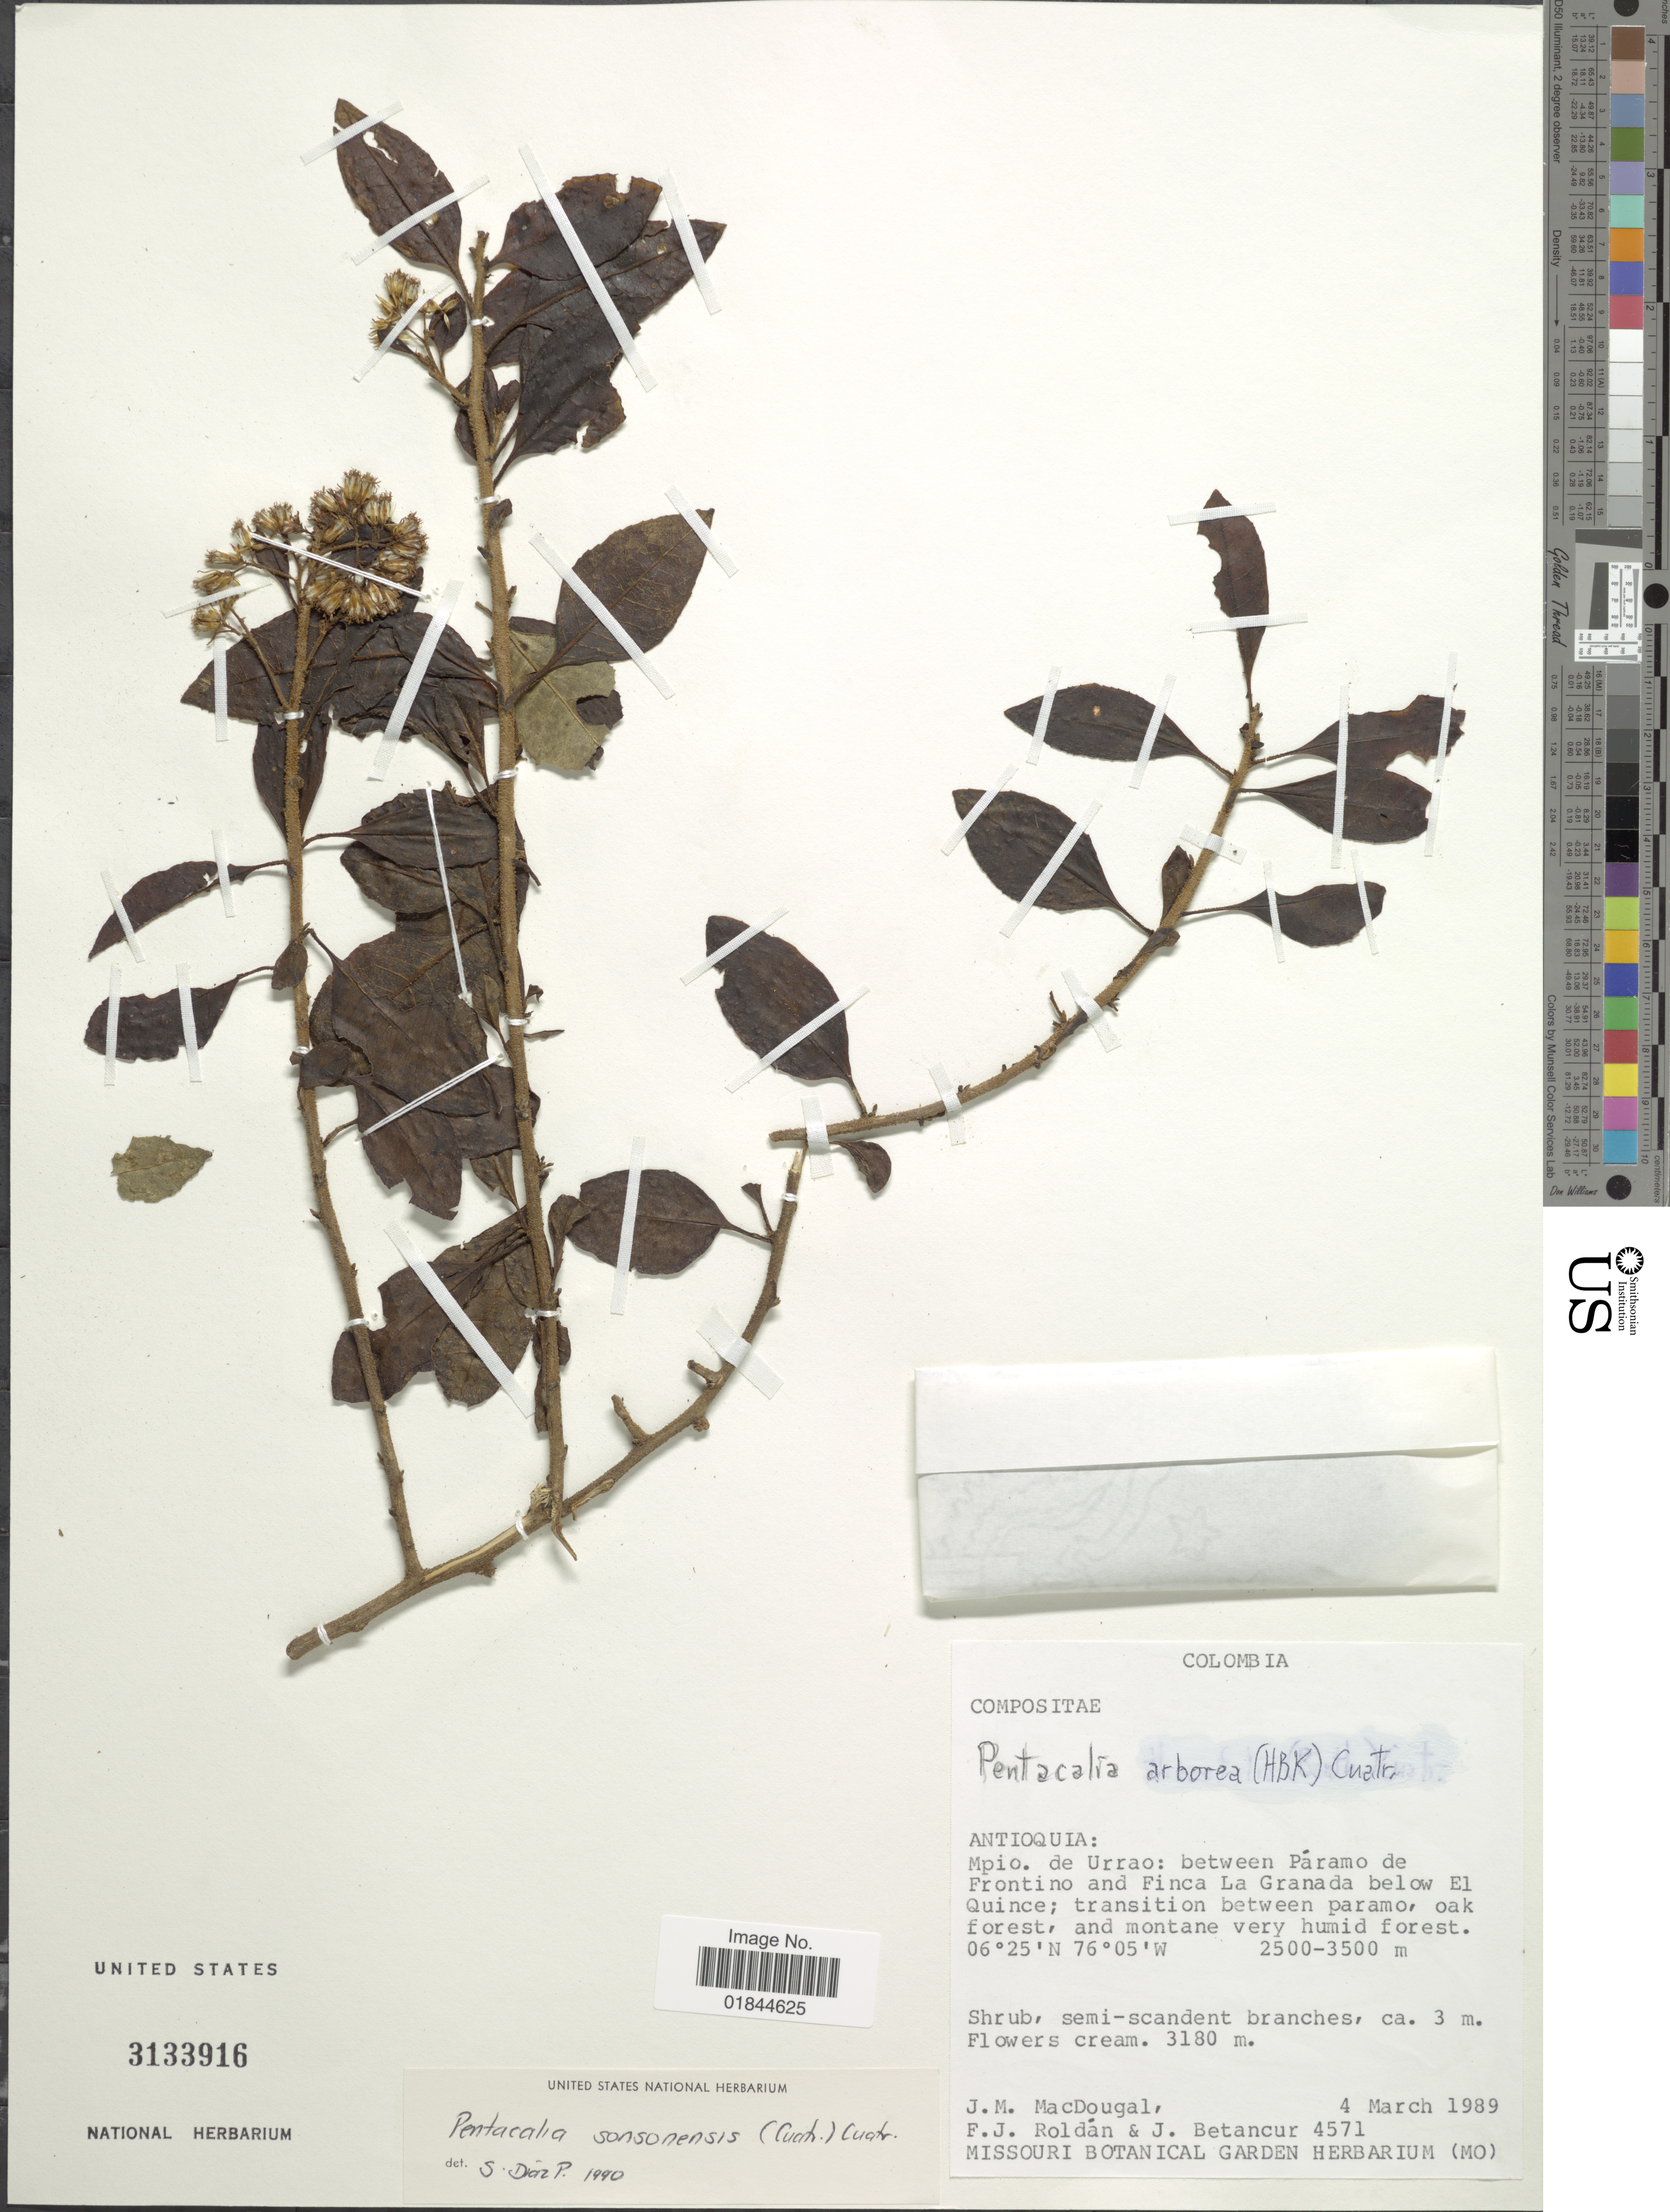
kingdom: Plantae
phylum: Tracheophyta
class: Magnoliopsida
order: Asterales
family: Asteraceae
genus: Pentacalia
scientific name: Pentacalia sonsonensis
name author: (Cuatrec.) Cuatrec.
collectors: J. M. MacDougal, F. J. Roldán & J. Betancur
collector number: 4571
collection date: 1989-03-04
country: Colombia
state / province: Antioquia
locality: Mpio. de Urrao, between Paramo de Frontino and Finca La Granada below El Quince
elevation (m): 2500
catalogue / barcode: US 3133916